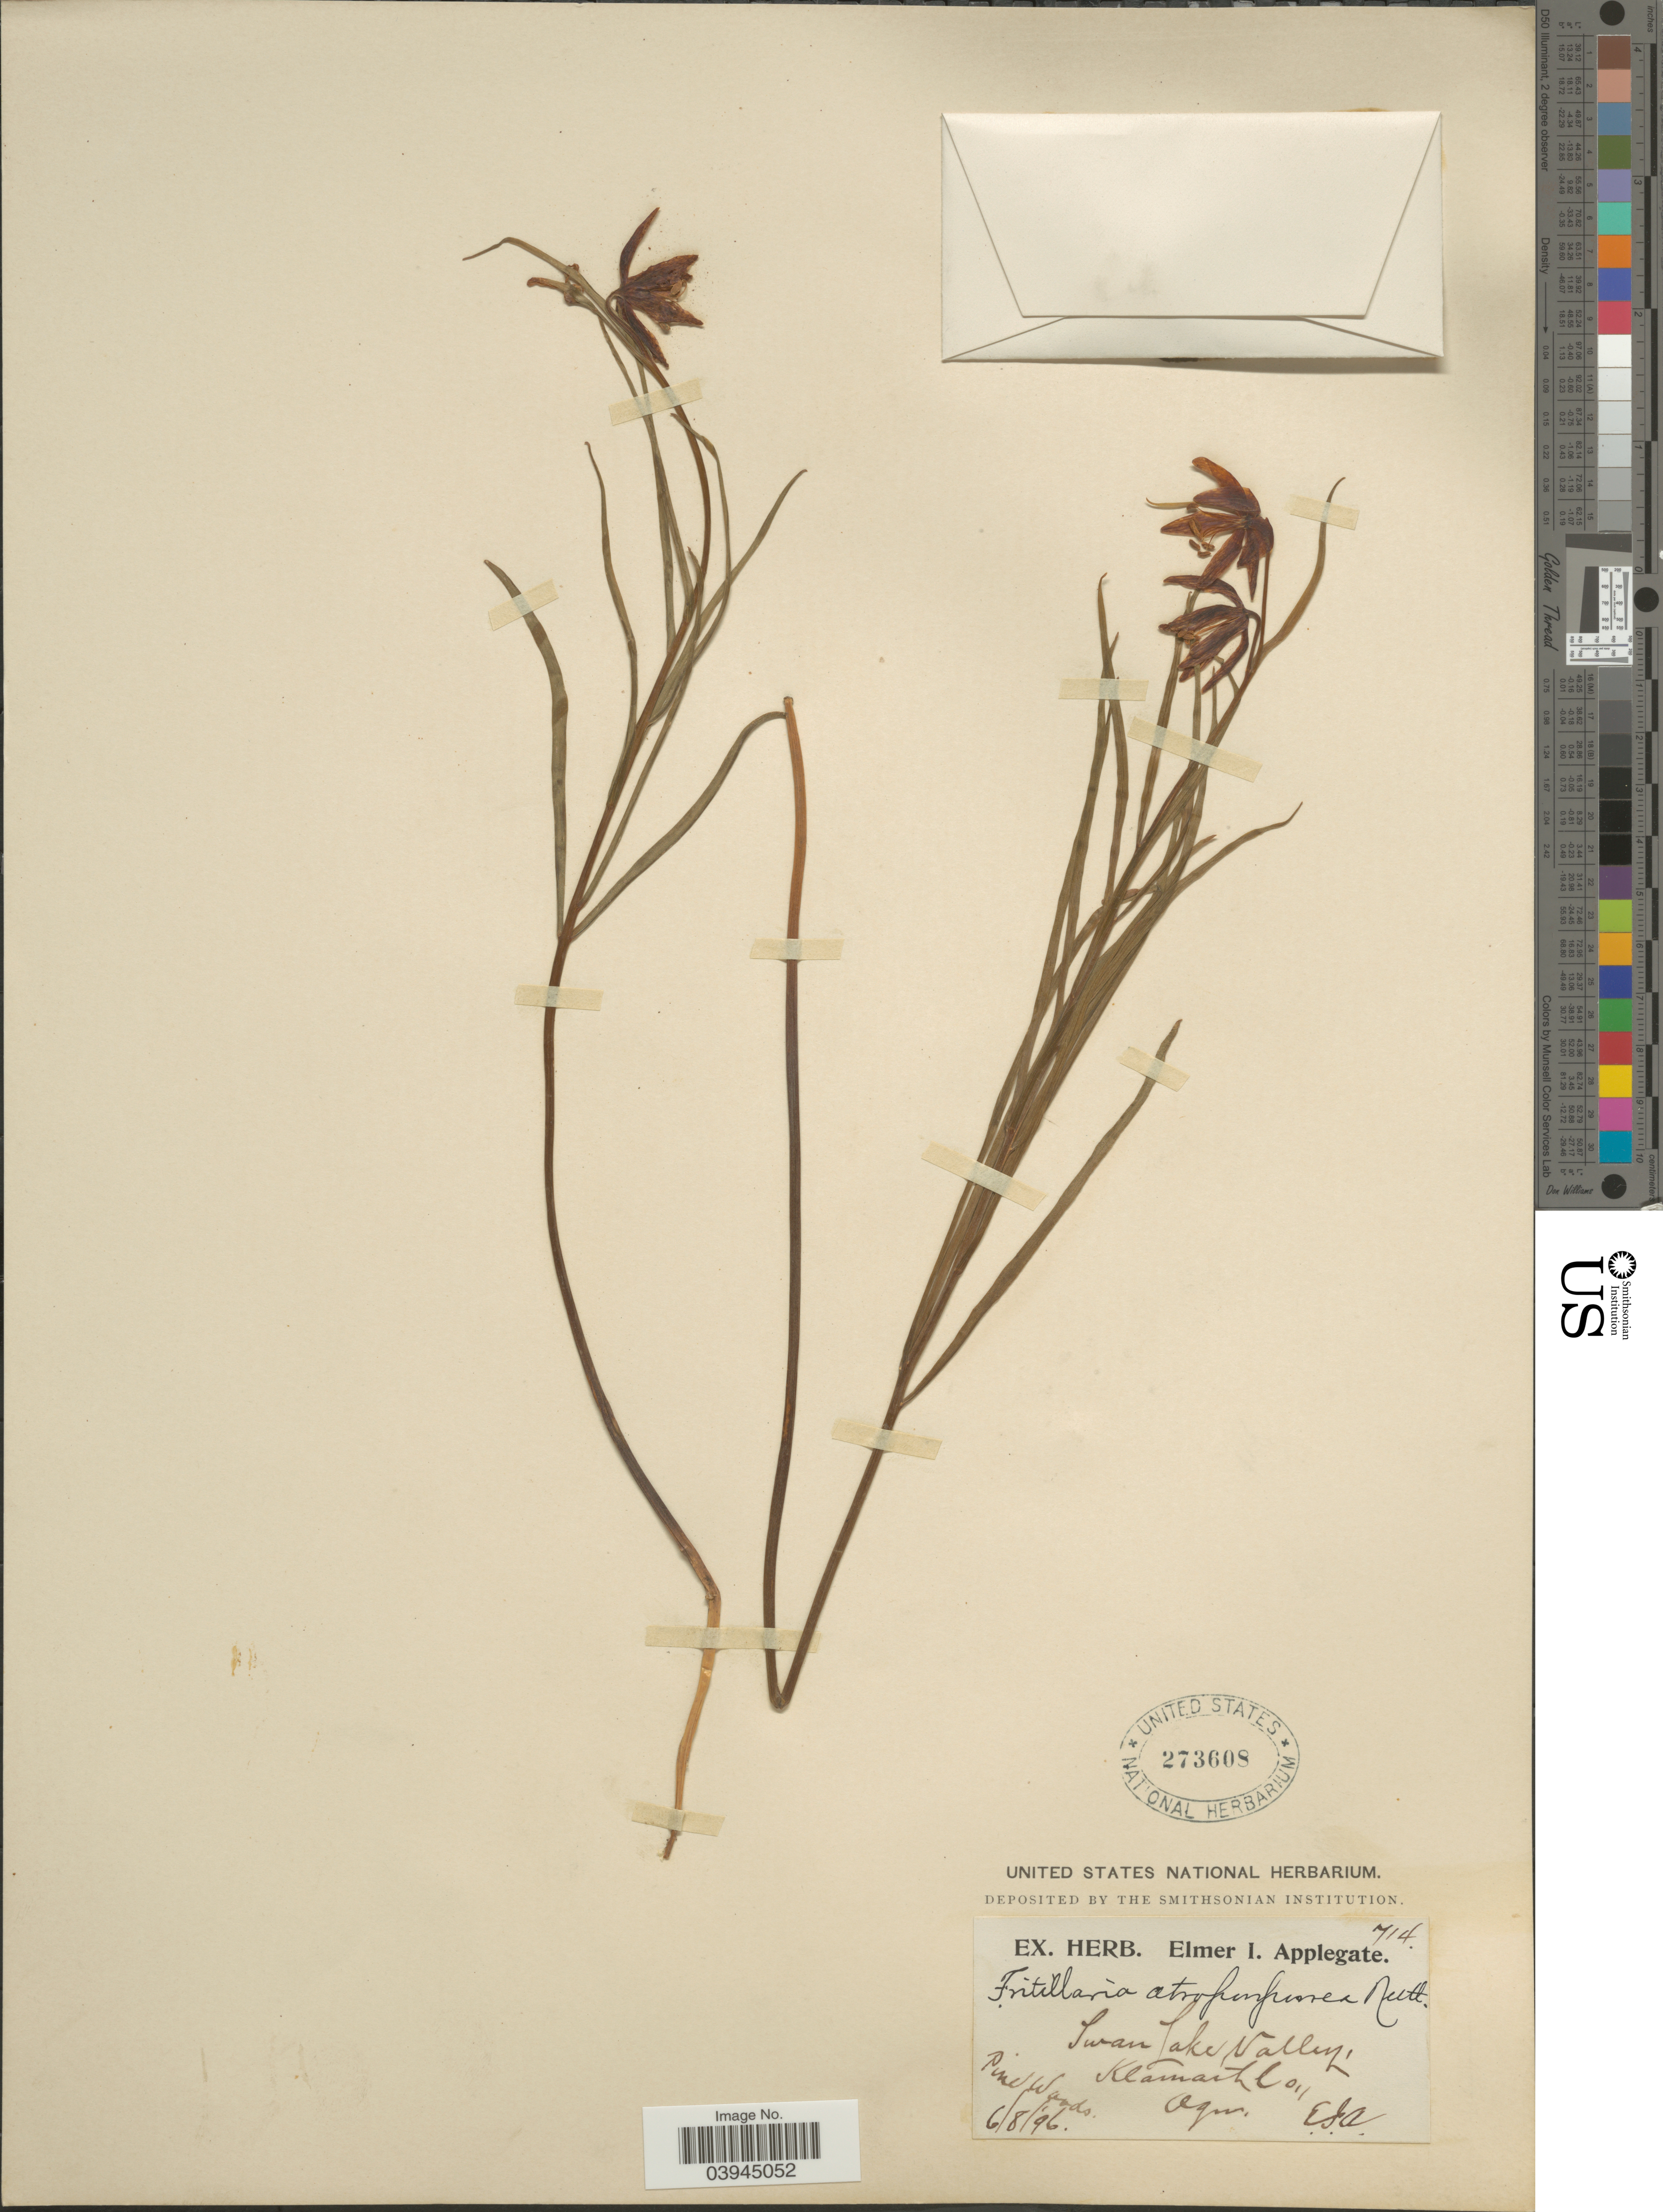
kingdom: Plantae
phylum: Tracheophyta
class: Liliopsida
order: Liliales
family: Liliaceae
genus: Fritillaria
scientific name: Fritillaria atropurpurea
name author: Nutt.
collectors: E. I. Applegate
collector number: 714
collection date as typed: Transcribed d/m/y: 8/6/96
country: United States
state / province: Oregon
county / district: Klamath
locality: Swan Lake Valley, Klamath Co.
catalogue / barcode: US 273608